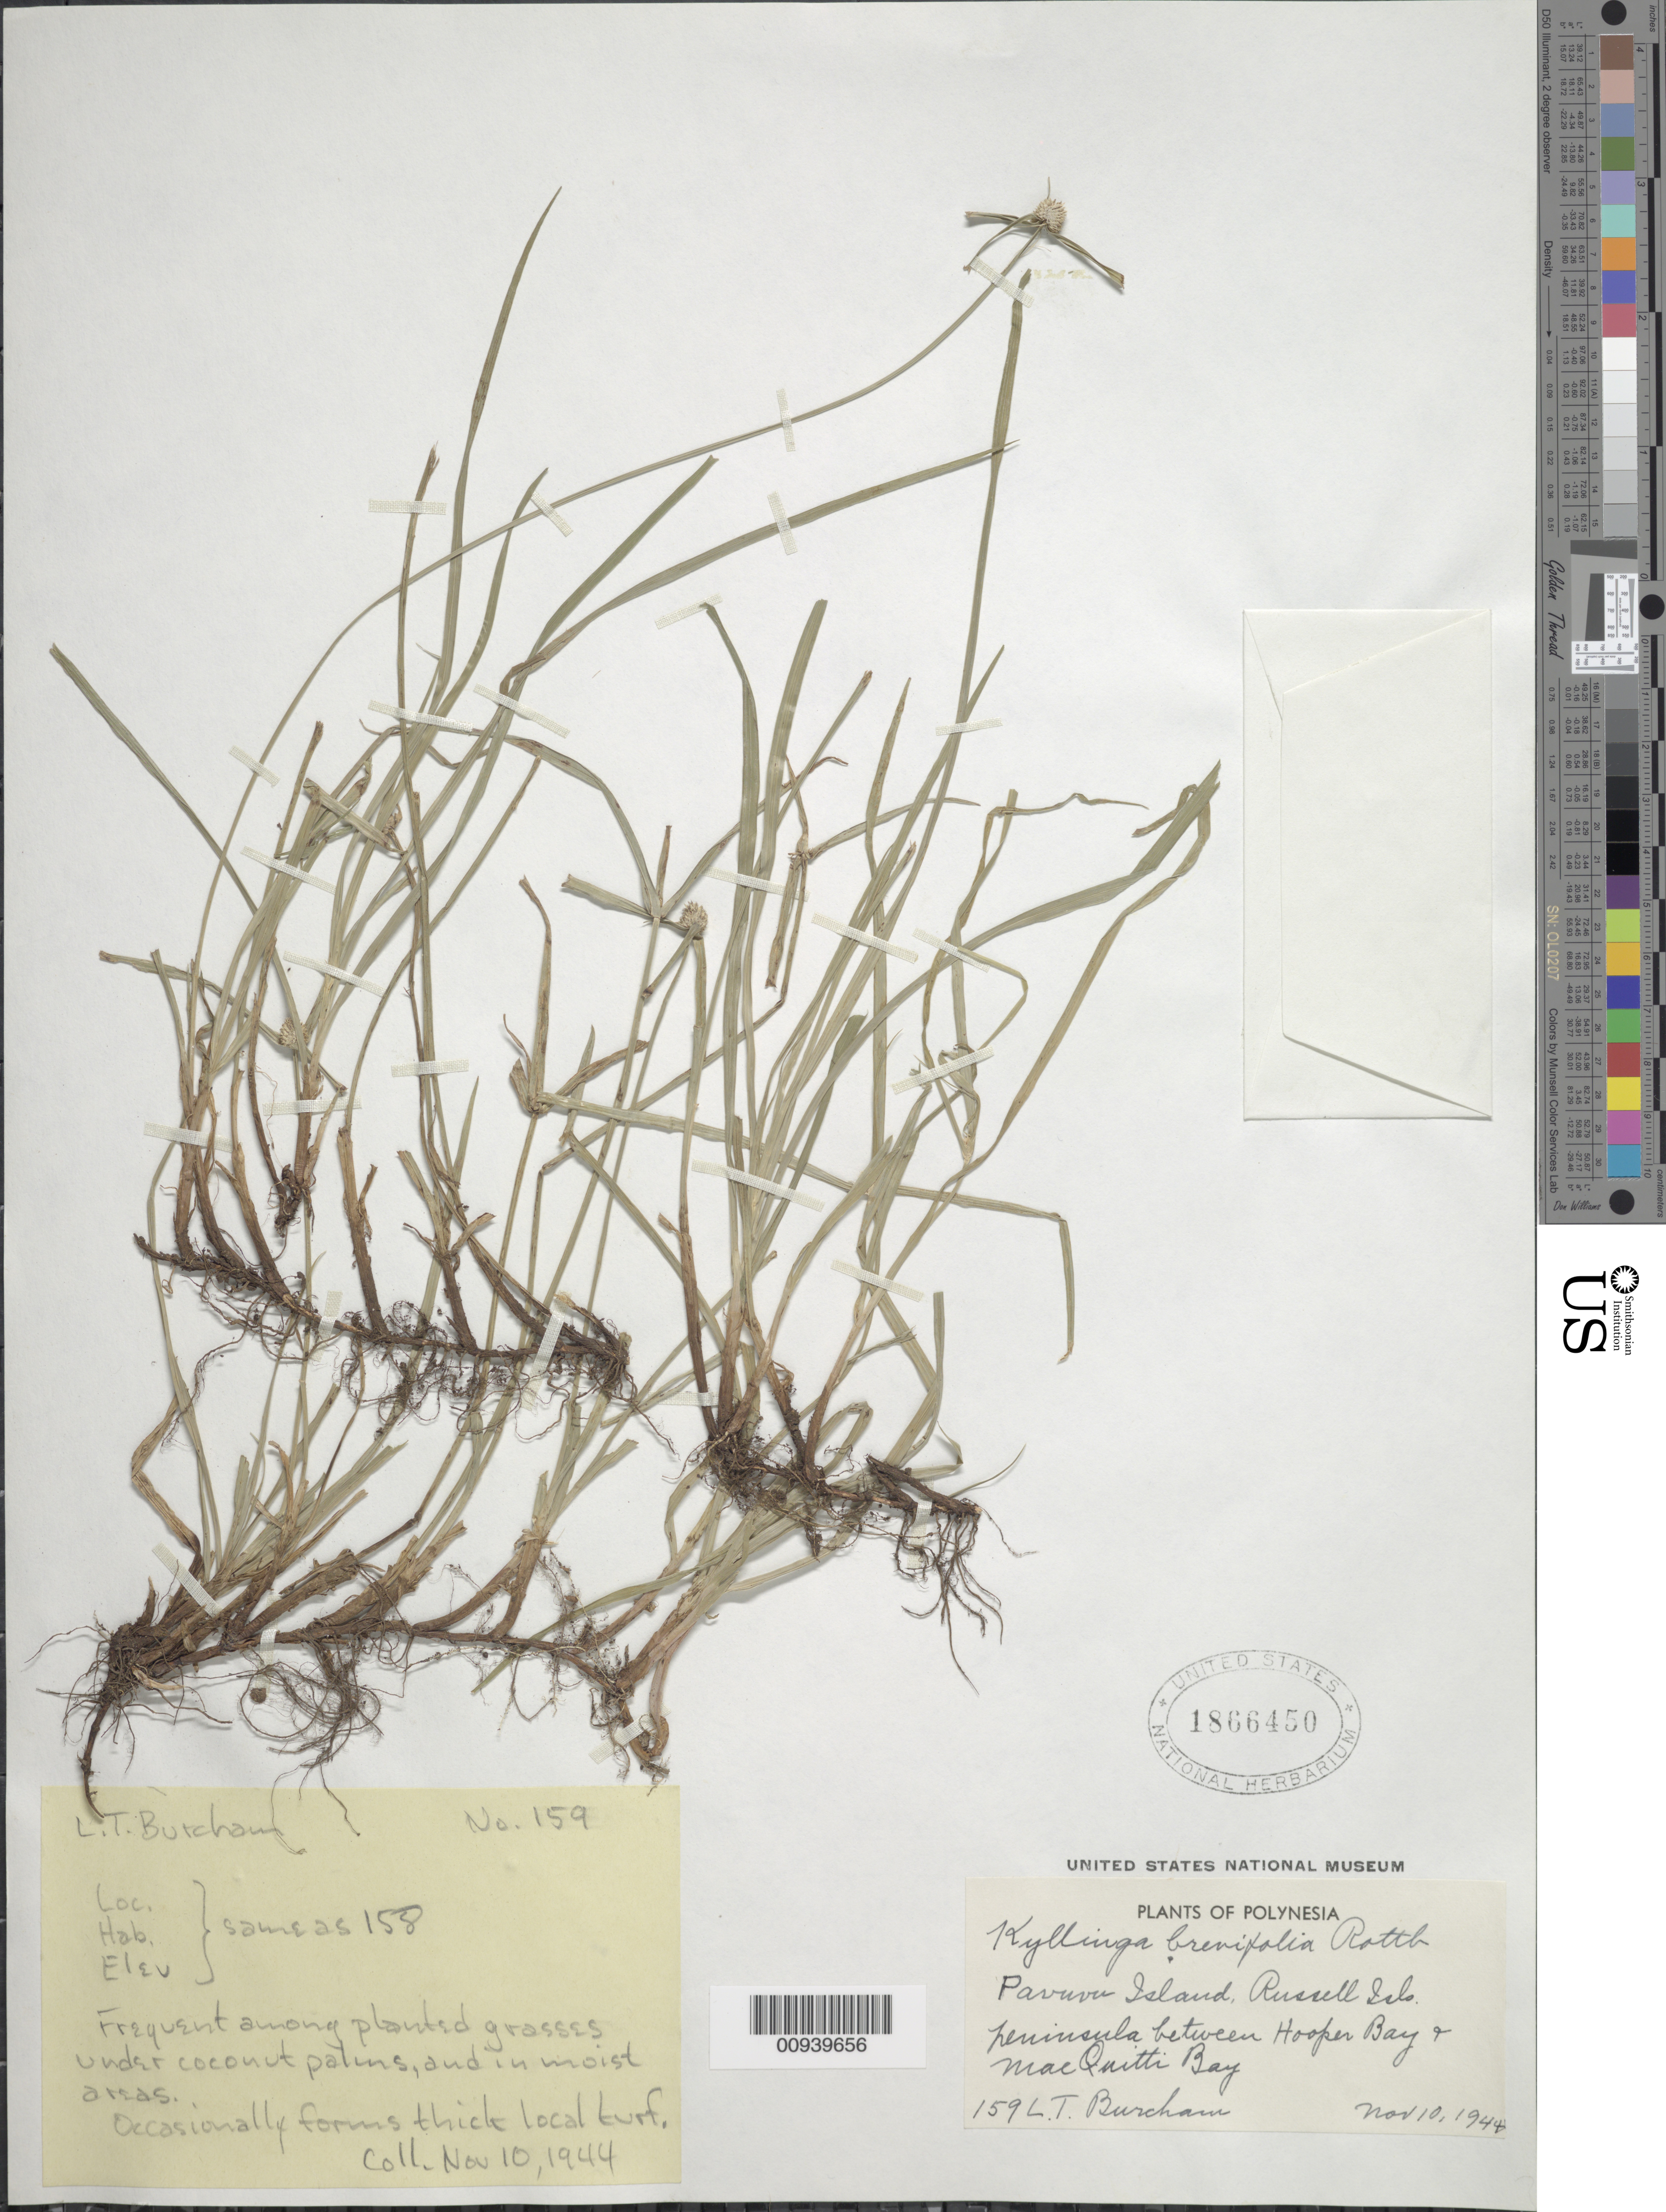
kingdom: Plantae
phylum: Tracheophyta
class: Liliopsida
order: Poales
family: Cyperaceae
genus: Cyperus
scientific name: Cyperus mindorensis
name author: (Steud.) Huygh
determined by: Strong, M. T., (US), Smithsonian Institution - National Museum of Natural History (UNITED STATES)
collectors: L. Burcham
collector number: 159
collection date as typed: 10 Nov 1944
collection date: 1944-11-10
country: Solomon Islands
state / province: Central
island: Pavuvu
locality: peninsula between Hooper Bay and MacQuitti Bay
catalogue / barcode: US 1866450